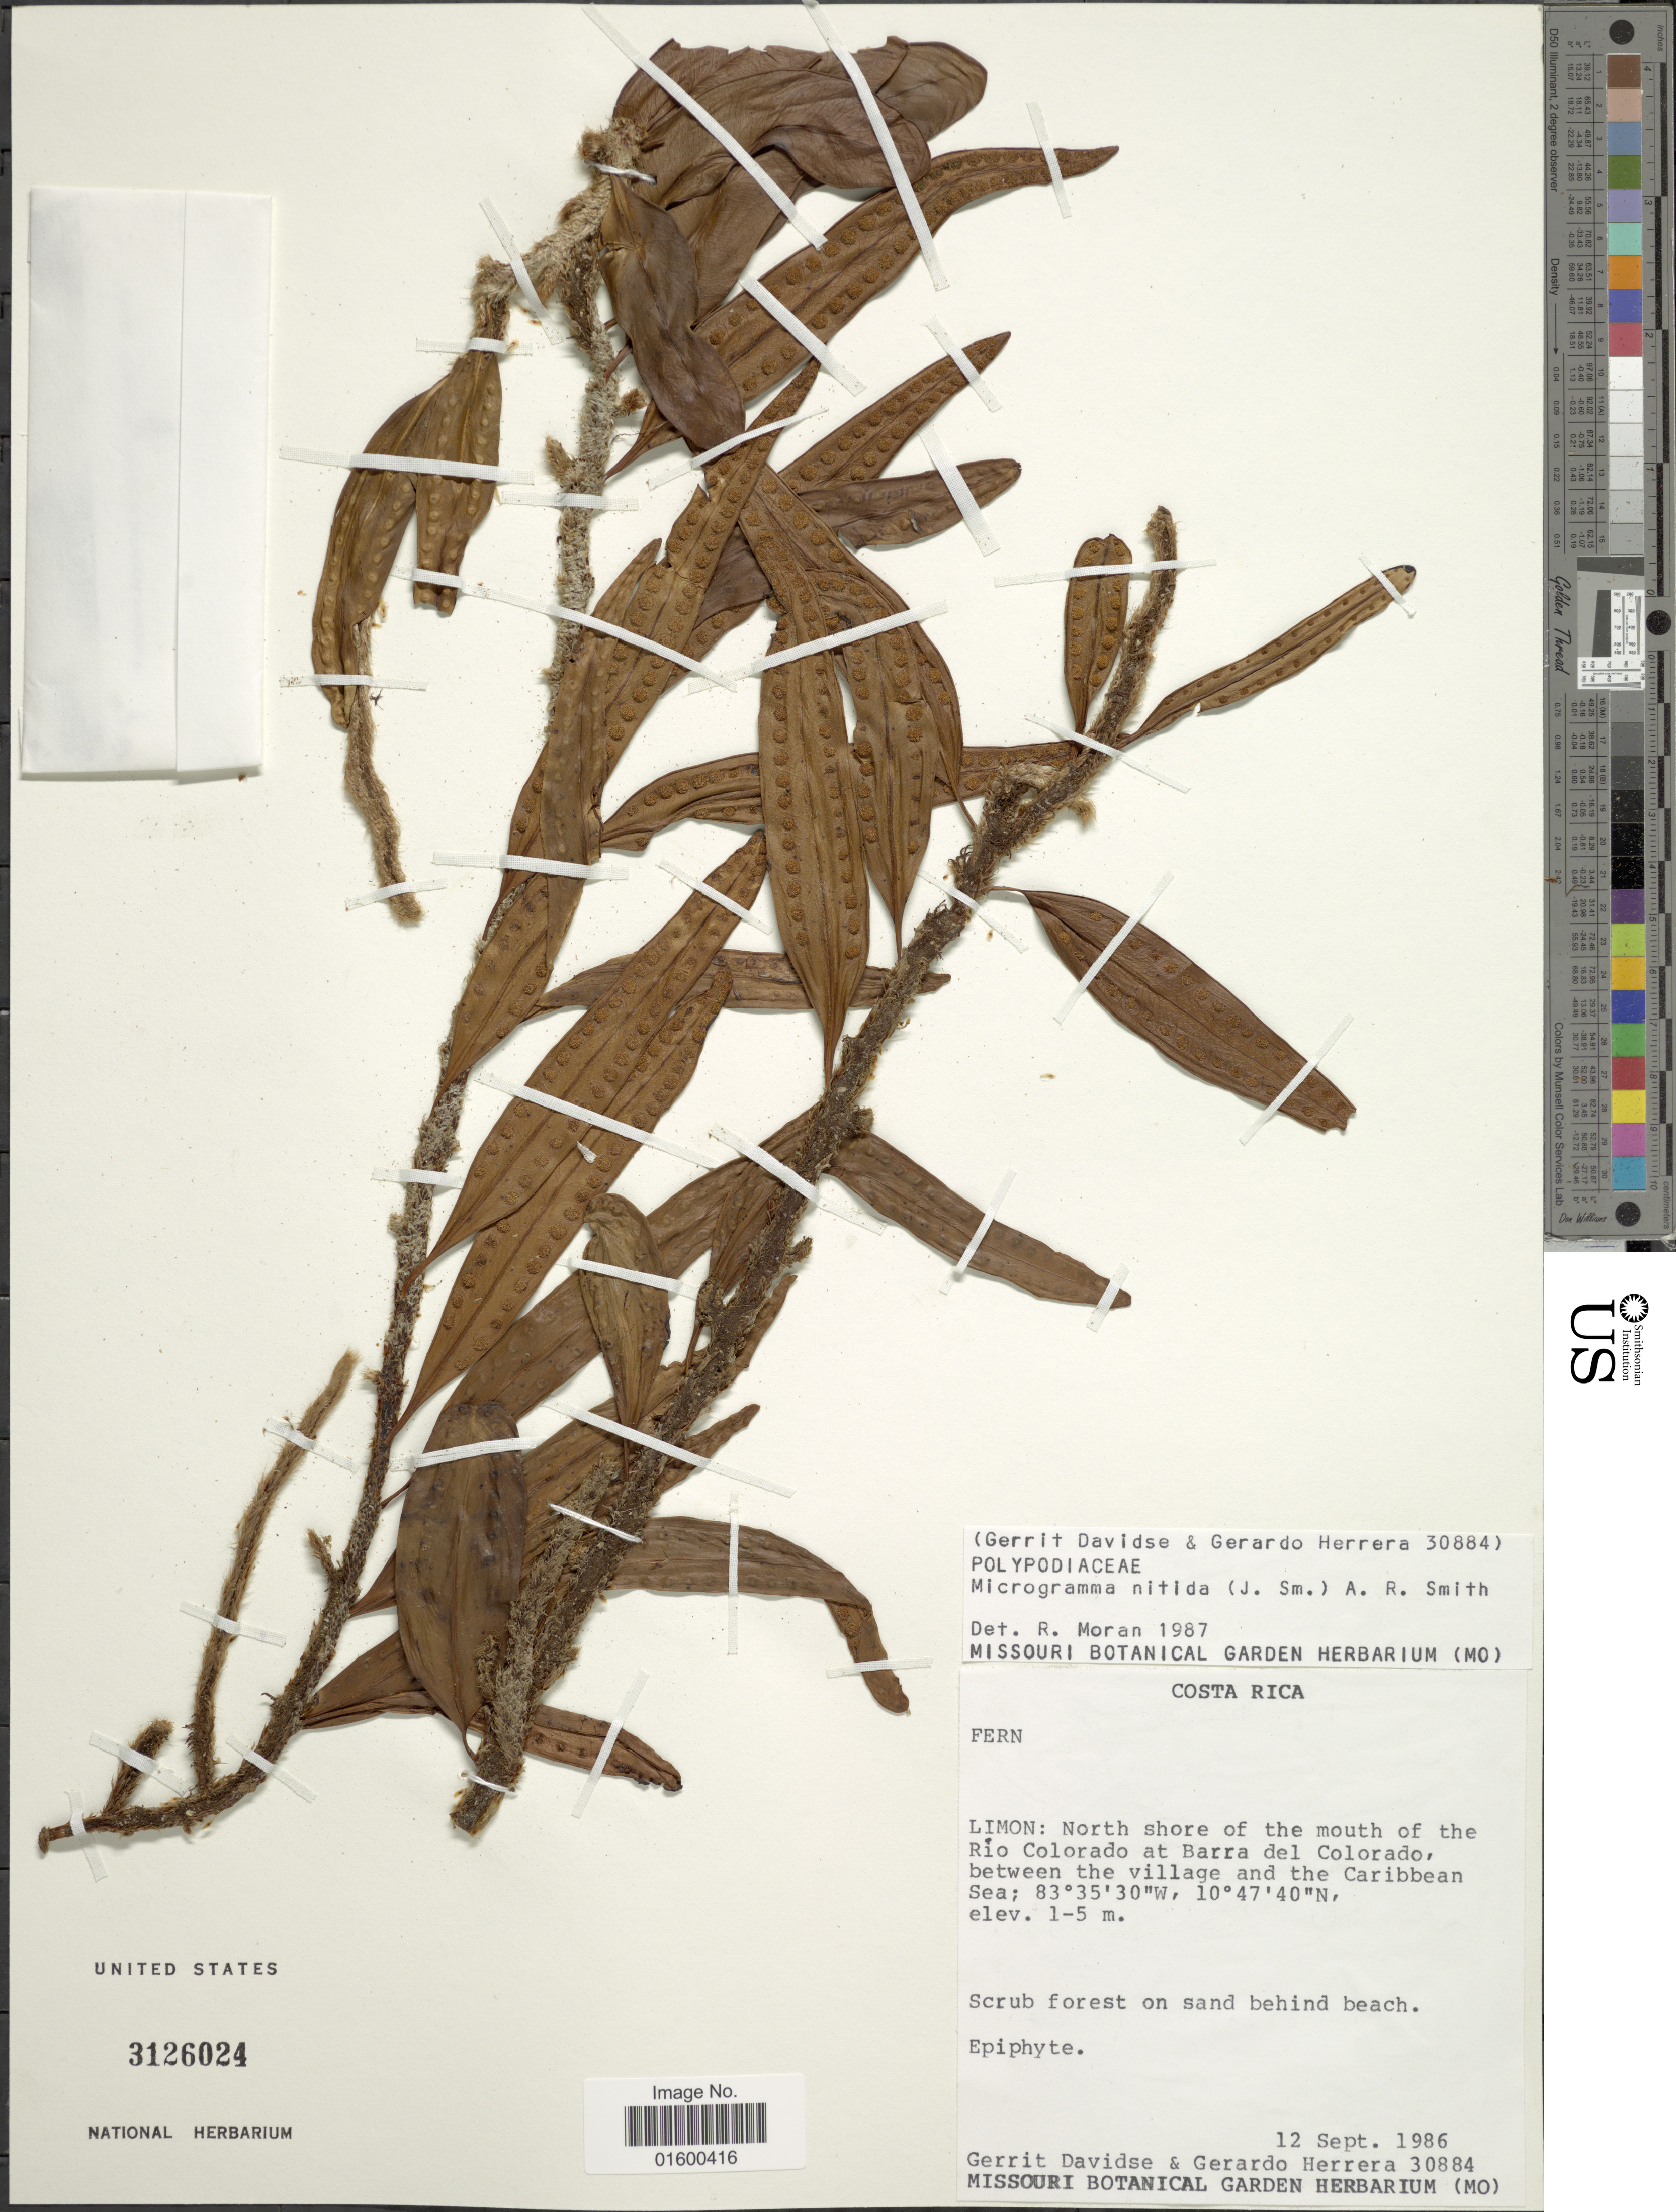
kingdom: Plantae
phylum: Tracheophyta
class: Polypodiopsida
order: Polypodiales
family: Polypodiaceae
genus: Microgramma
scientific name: Microgramma nitida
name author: (J. Sm.) A.R. Sm.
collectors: G. Davidse & G. Herrera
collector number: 30884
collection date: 1986-09-12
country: Costa Rica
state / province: Limón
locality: Limon: North shore of the mouth of the Rio Colorado at Barra del Colorado, between the village and the Caribbean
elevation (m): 1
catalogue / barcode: US 3126024